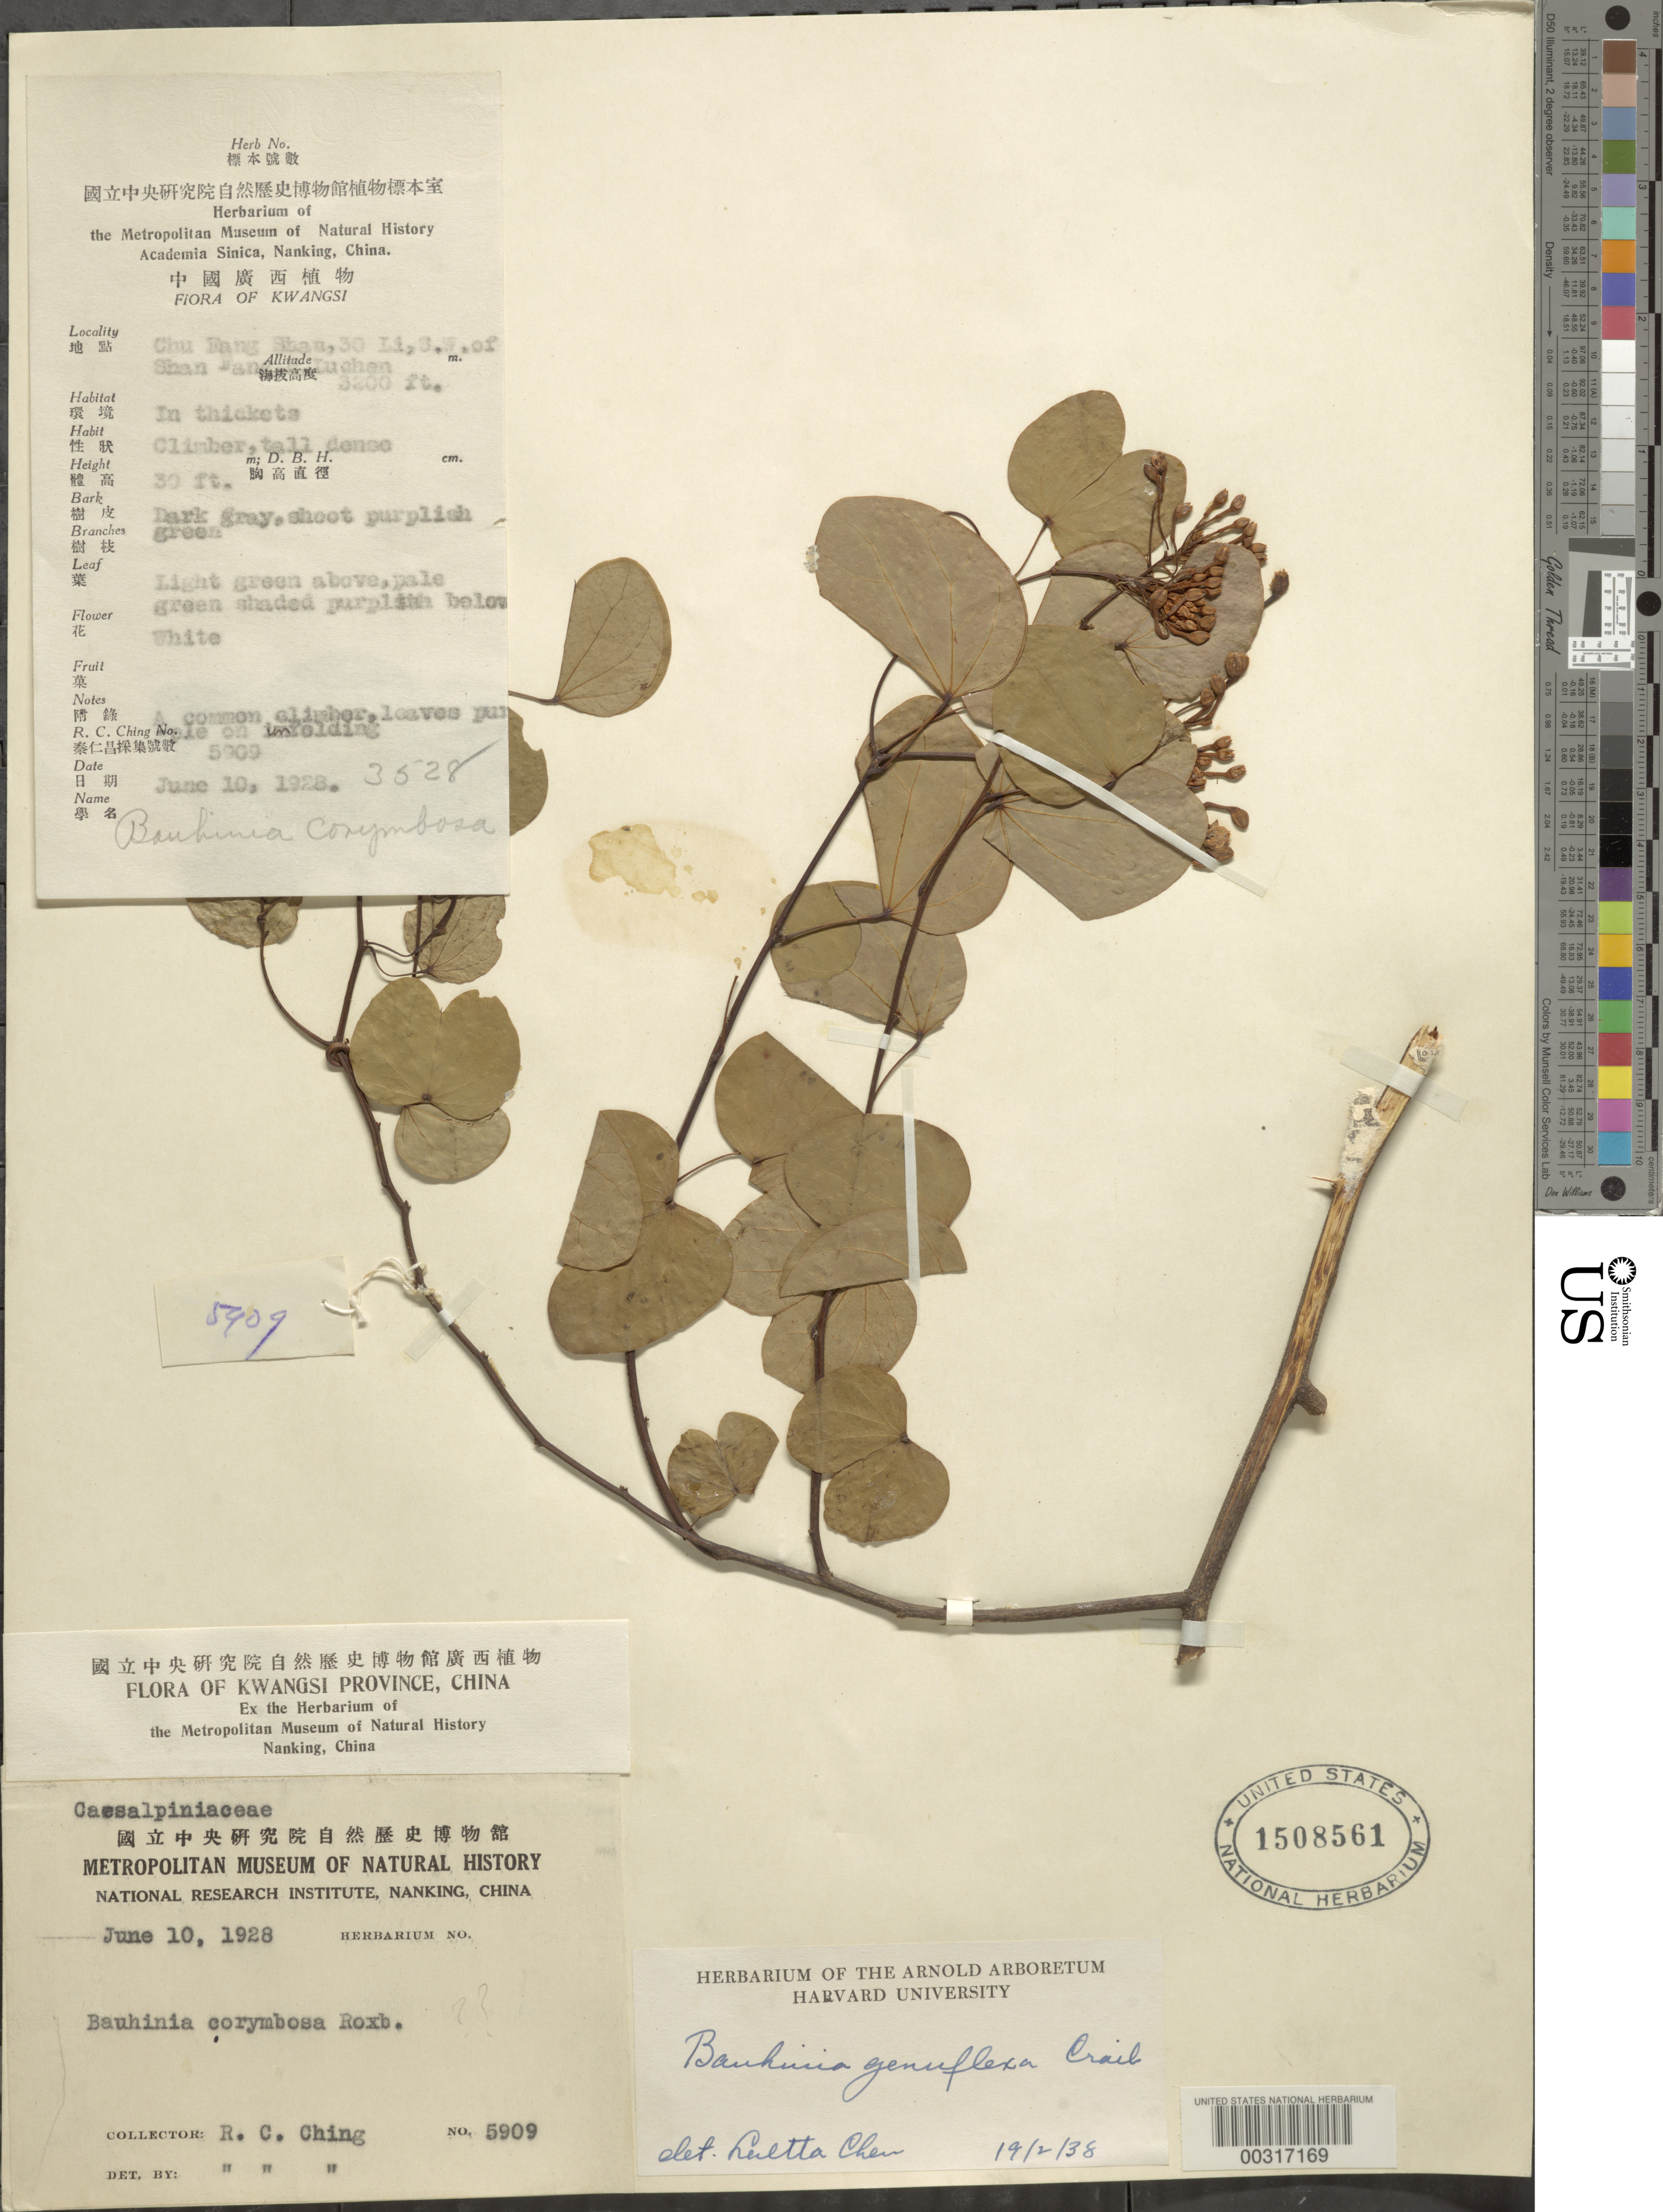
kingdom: Plantae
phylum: Tracheophyta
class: Magnoliopsida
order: Fabales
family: Fabaceae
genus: Cheniella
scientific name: Cheniella touranensis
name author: (Gagnep.) R. Clark & Mackinder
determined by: U.S. National Herbarium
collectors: R. C. Ching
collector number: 5909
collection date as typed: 10 Jun 1928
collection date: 1928-06-10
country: China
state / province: Guangxi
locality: Chu fnag shan, 30 li, sw of shan fang and luchen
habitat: In thickets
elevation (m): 975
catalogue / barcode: US 1508561